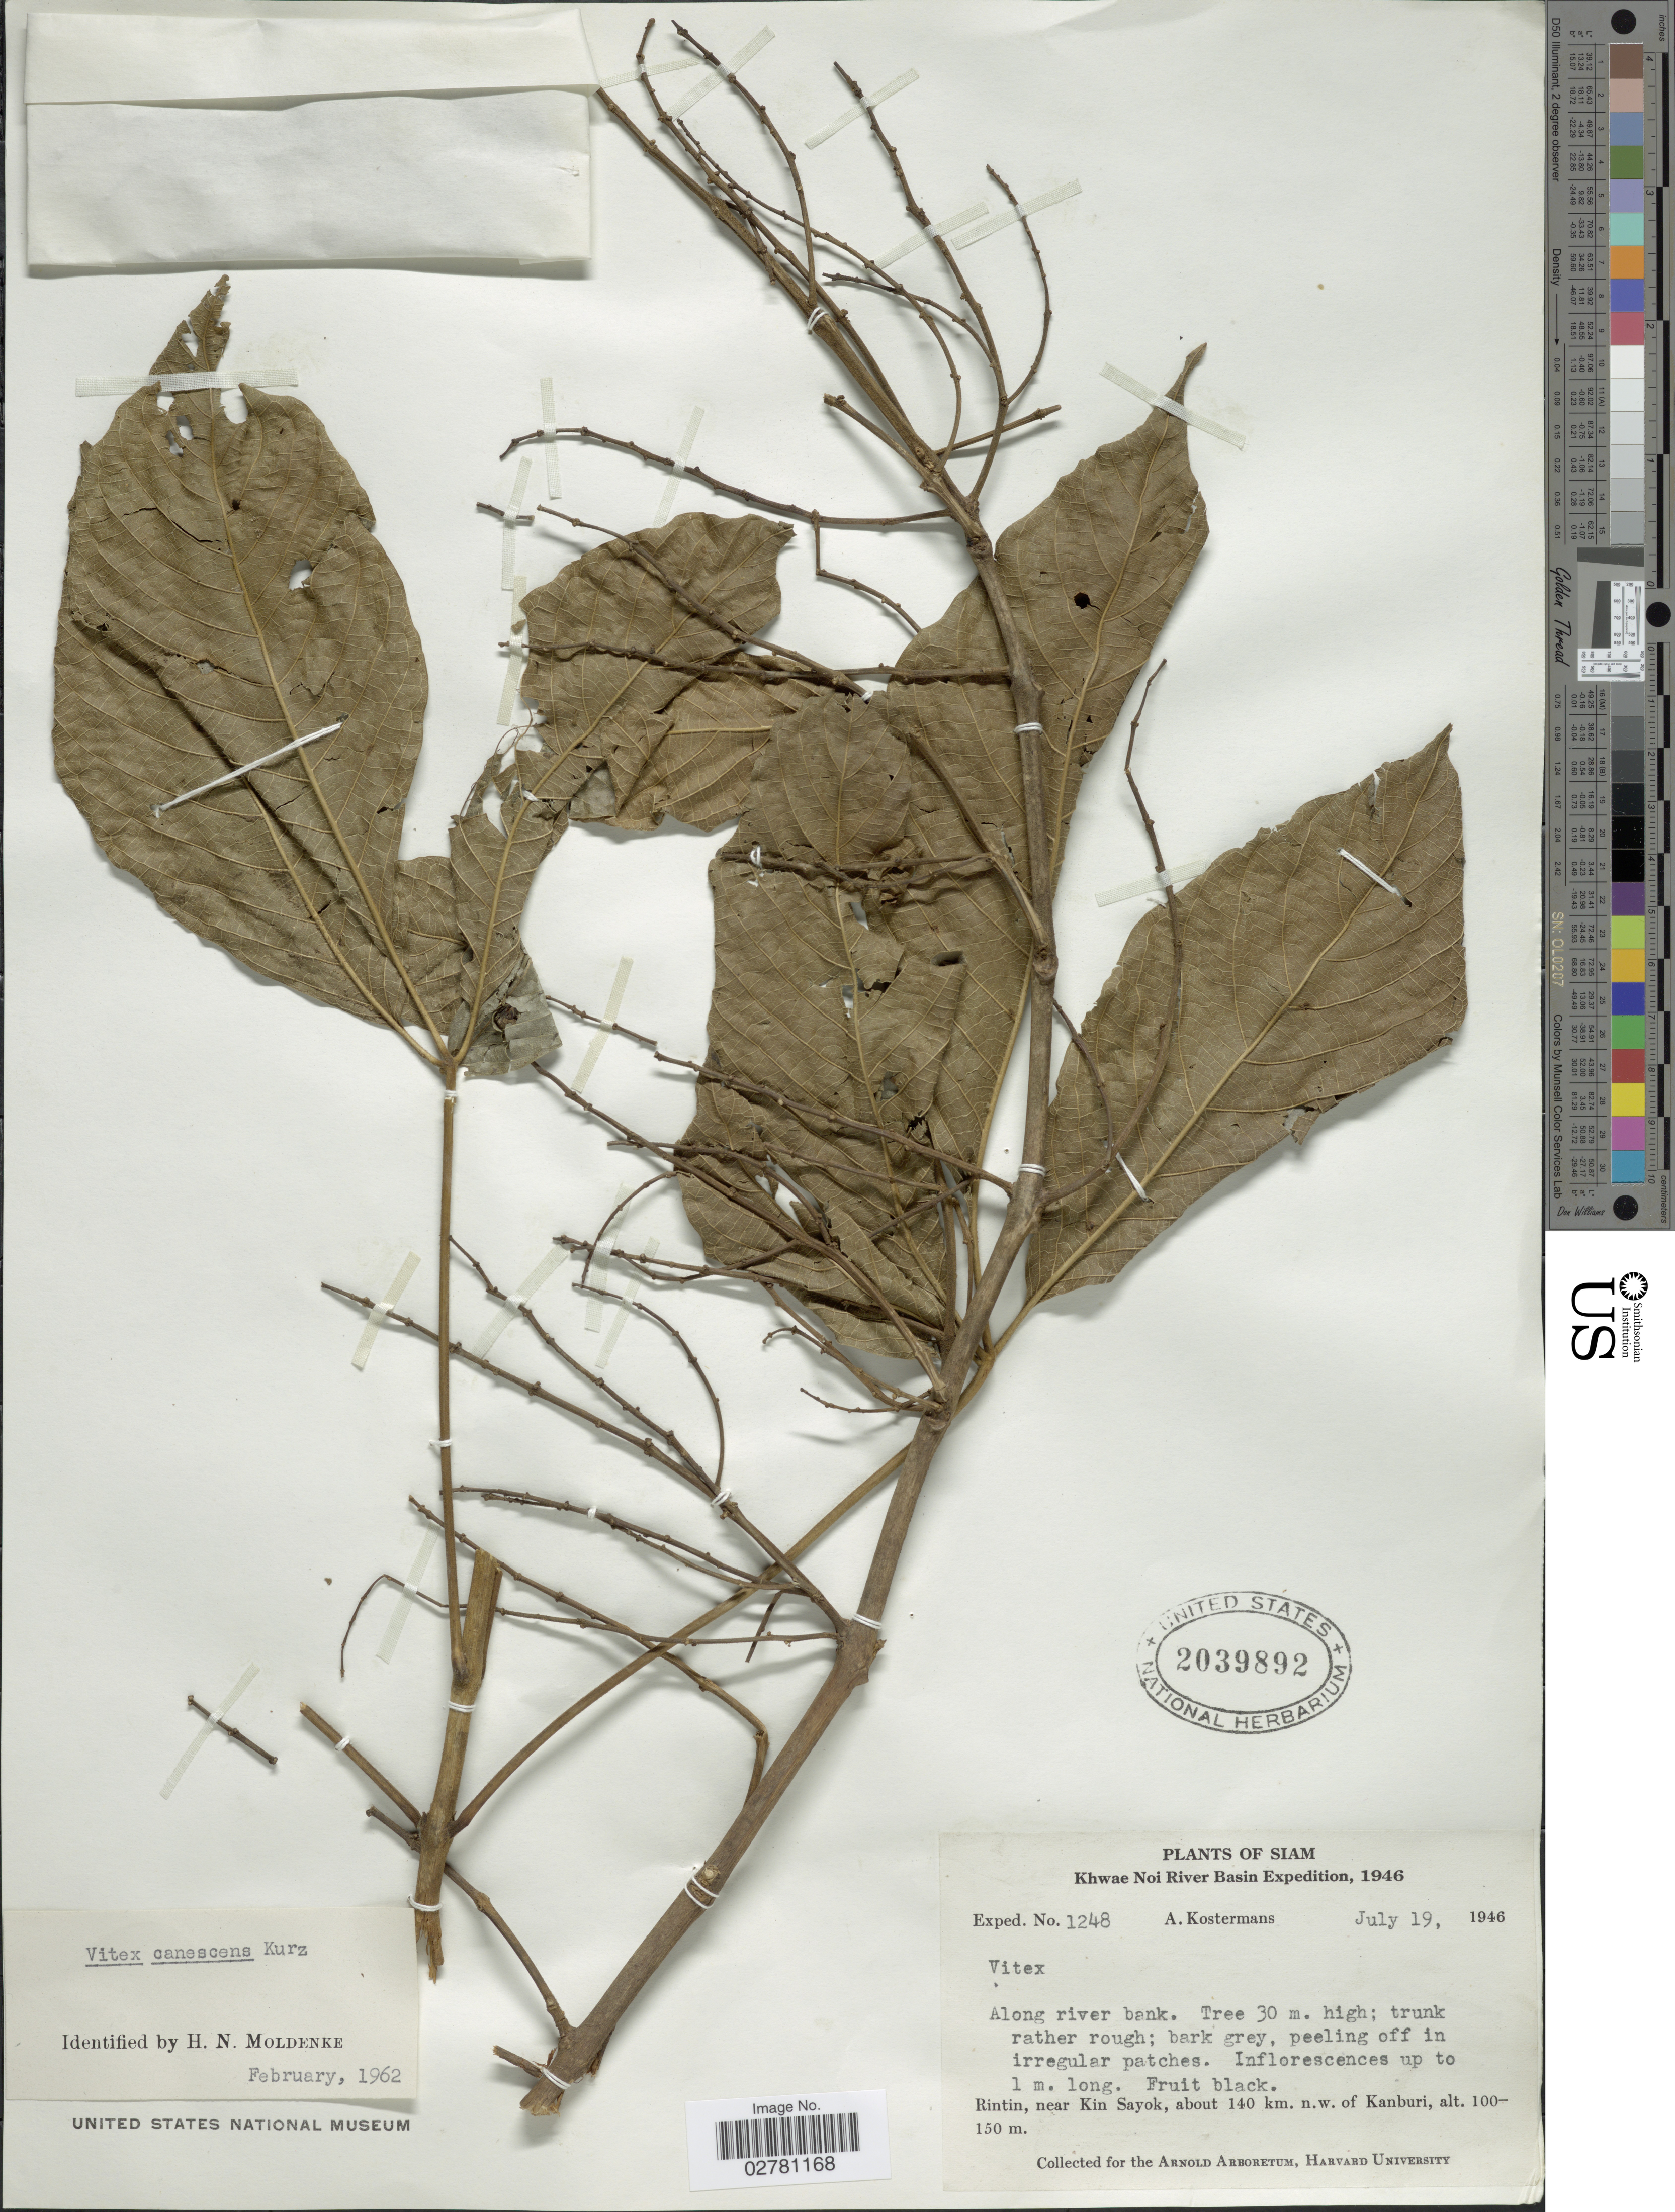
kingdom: Plantae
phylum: Tracheophyta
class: Magnoliopsida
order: Lamiales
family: Lamiaceae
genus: Vitex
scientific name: Vitex canescens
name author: Kurz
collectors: A. J. G. Kostermans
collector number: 1248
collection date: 1946-07-19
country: Thailand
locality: Siam. Khwae Noi River Basin. Along river bank. Rintin, near Kin Sayok, about 140 km. n.w. of Kanburi.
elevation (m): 100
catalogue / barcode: US 2039892